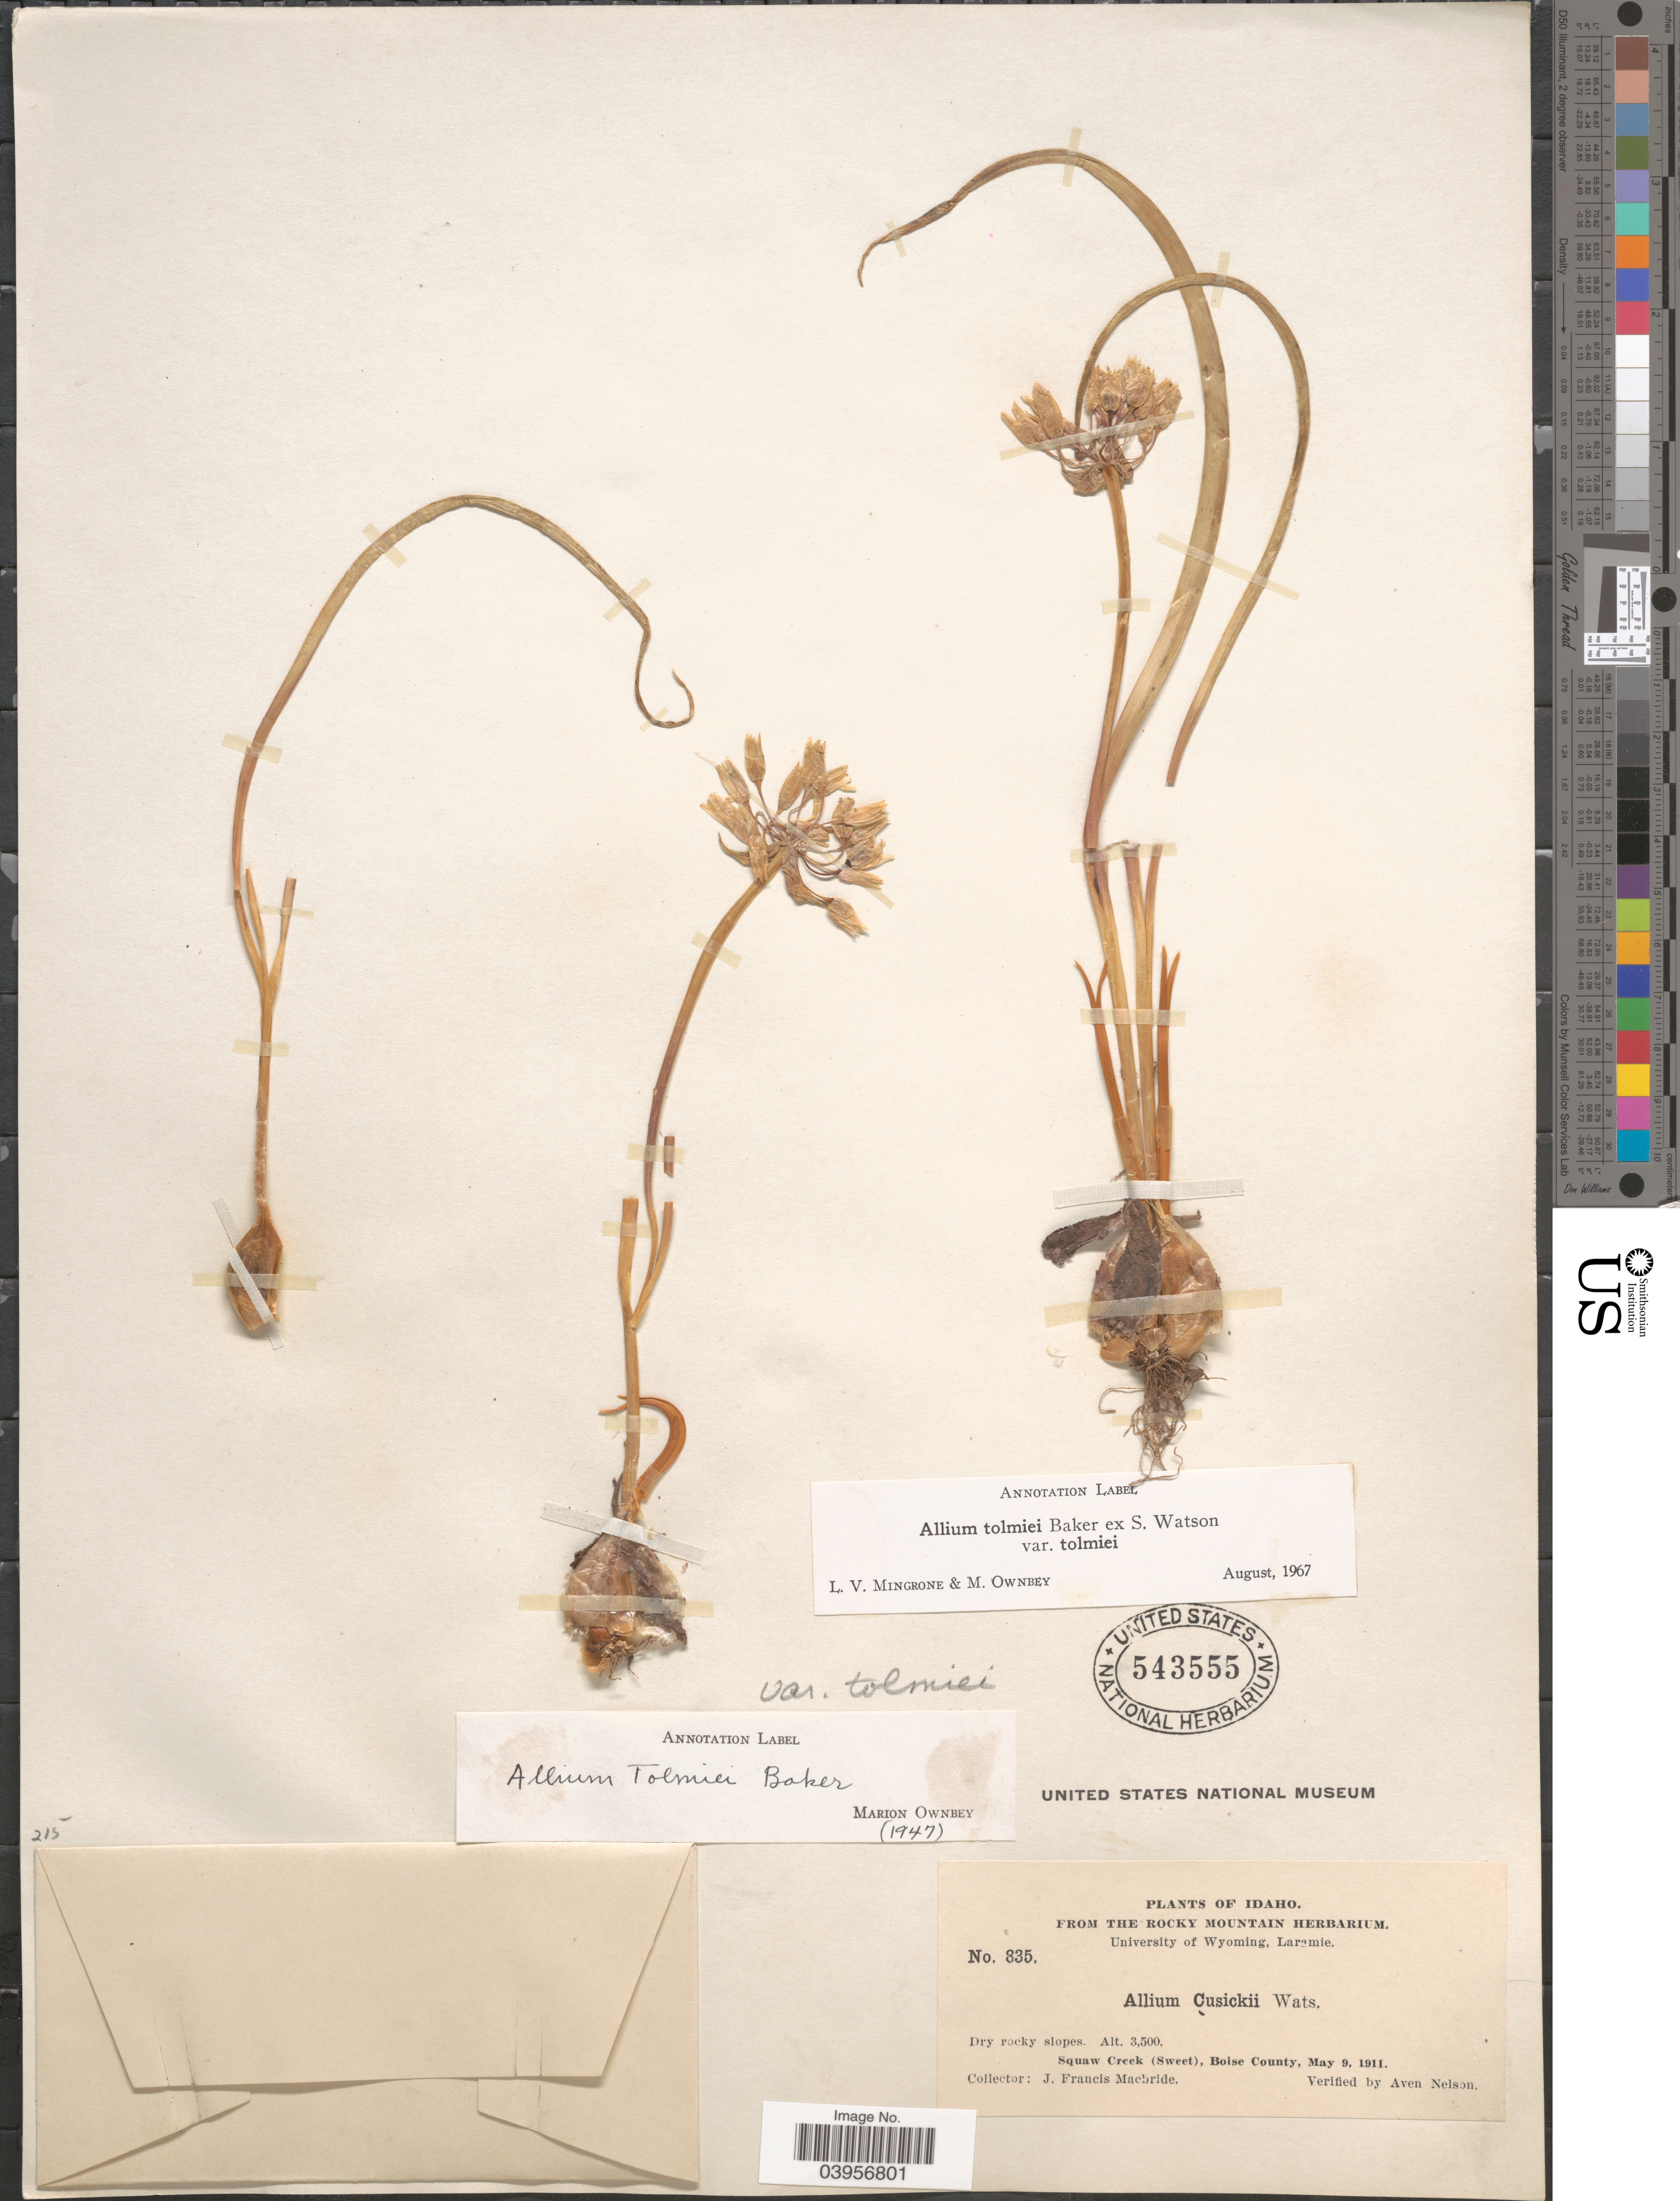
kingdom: Plantae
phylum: Tracheophyta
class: Liliopsida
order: Asparagales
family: Amaryllidaceae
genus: Allium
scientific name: Allium tolmiei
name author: Baker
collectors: J. F. Macbride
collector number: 835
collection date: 1911-05-09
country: United States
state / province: Idaho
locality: Squaw Creek (Sweet), Boise County.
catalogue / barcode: US 543555